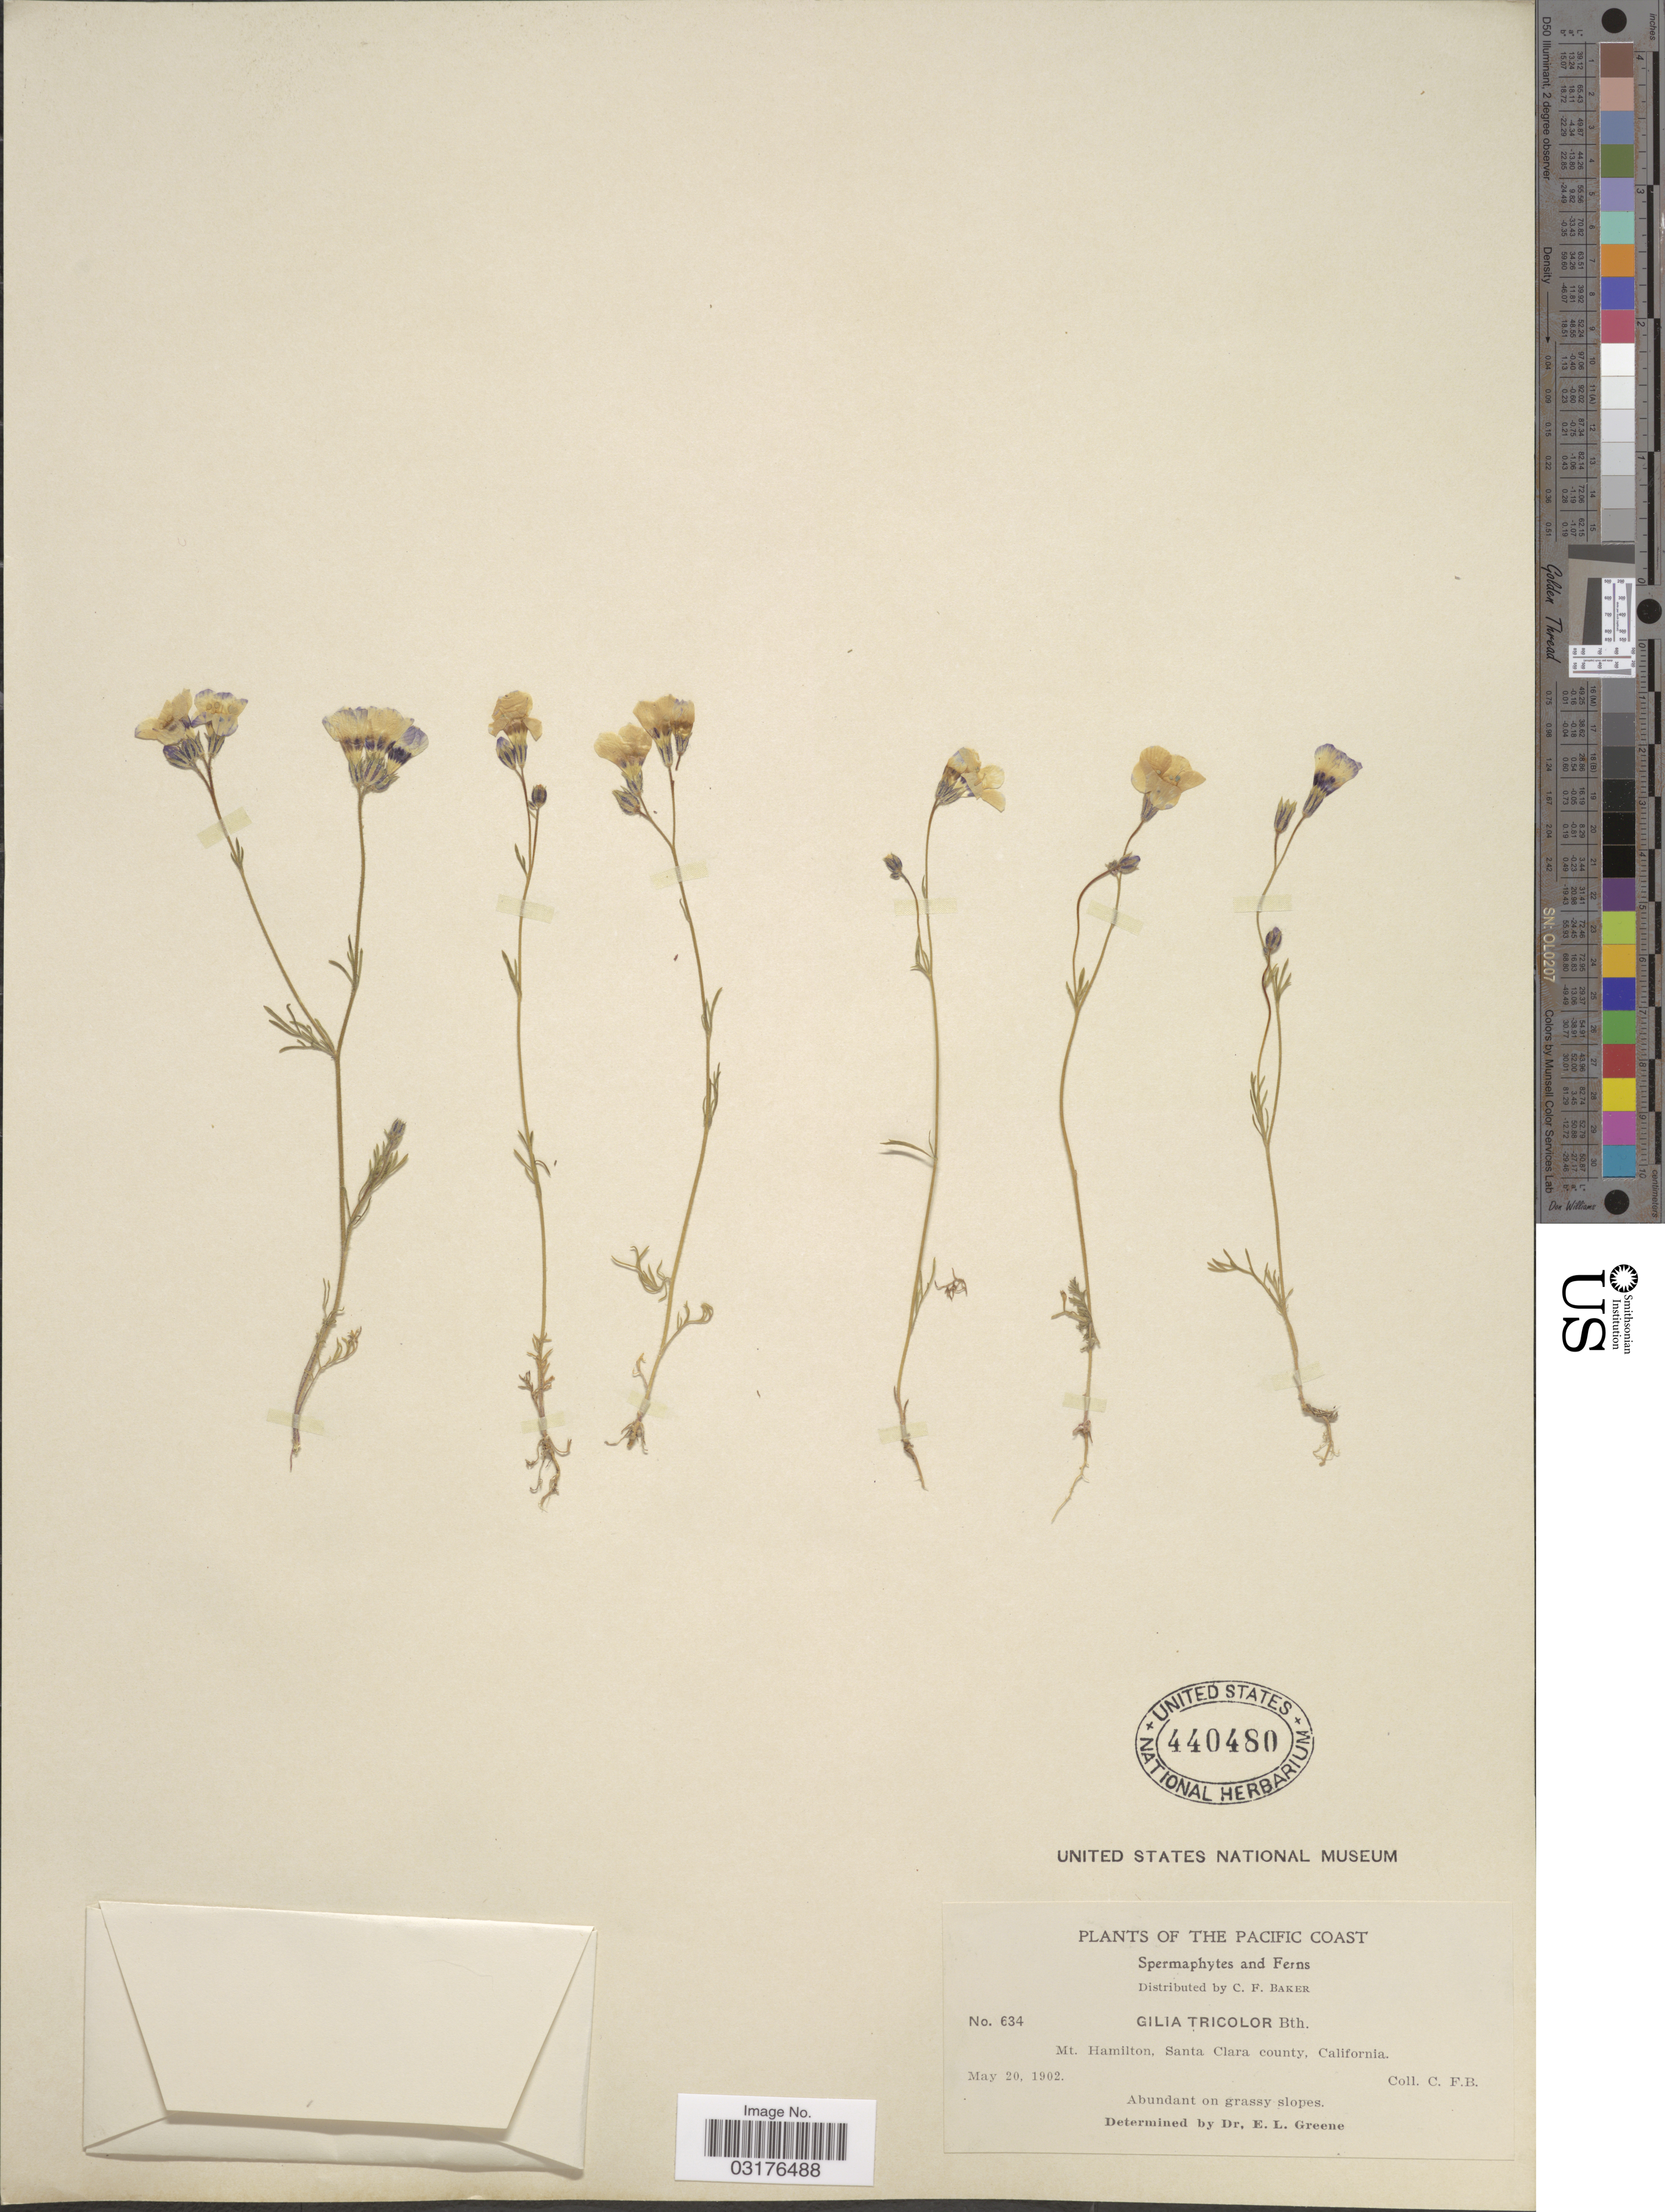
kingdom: Plantae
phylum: Tracheophyta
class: Magnoliopsida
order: Ericales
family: Polemoniaceae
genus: Gilia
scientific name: Gilia tricolor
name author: Benth.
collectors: C. F. Baker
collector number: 634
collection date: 1902-05-20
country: United States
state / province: California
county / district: Santa Clara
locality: The Pacific Coast. Mt. Hamilton, Santa Clara county.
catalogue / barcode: US 440480